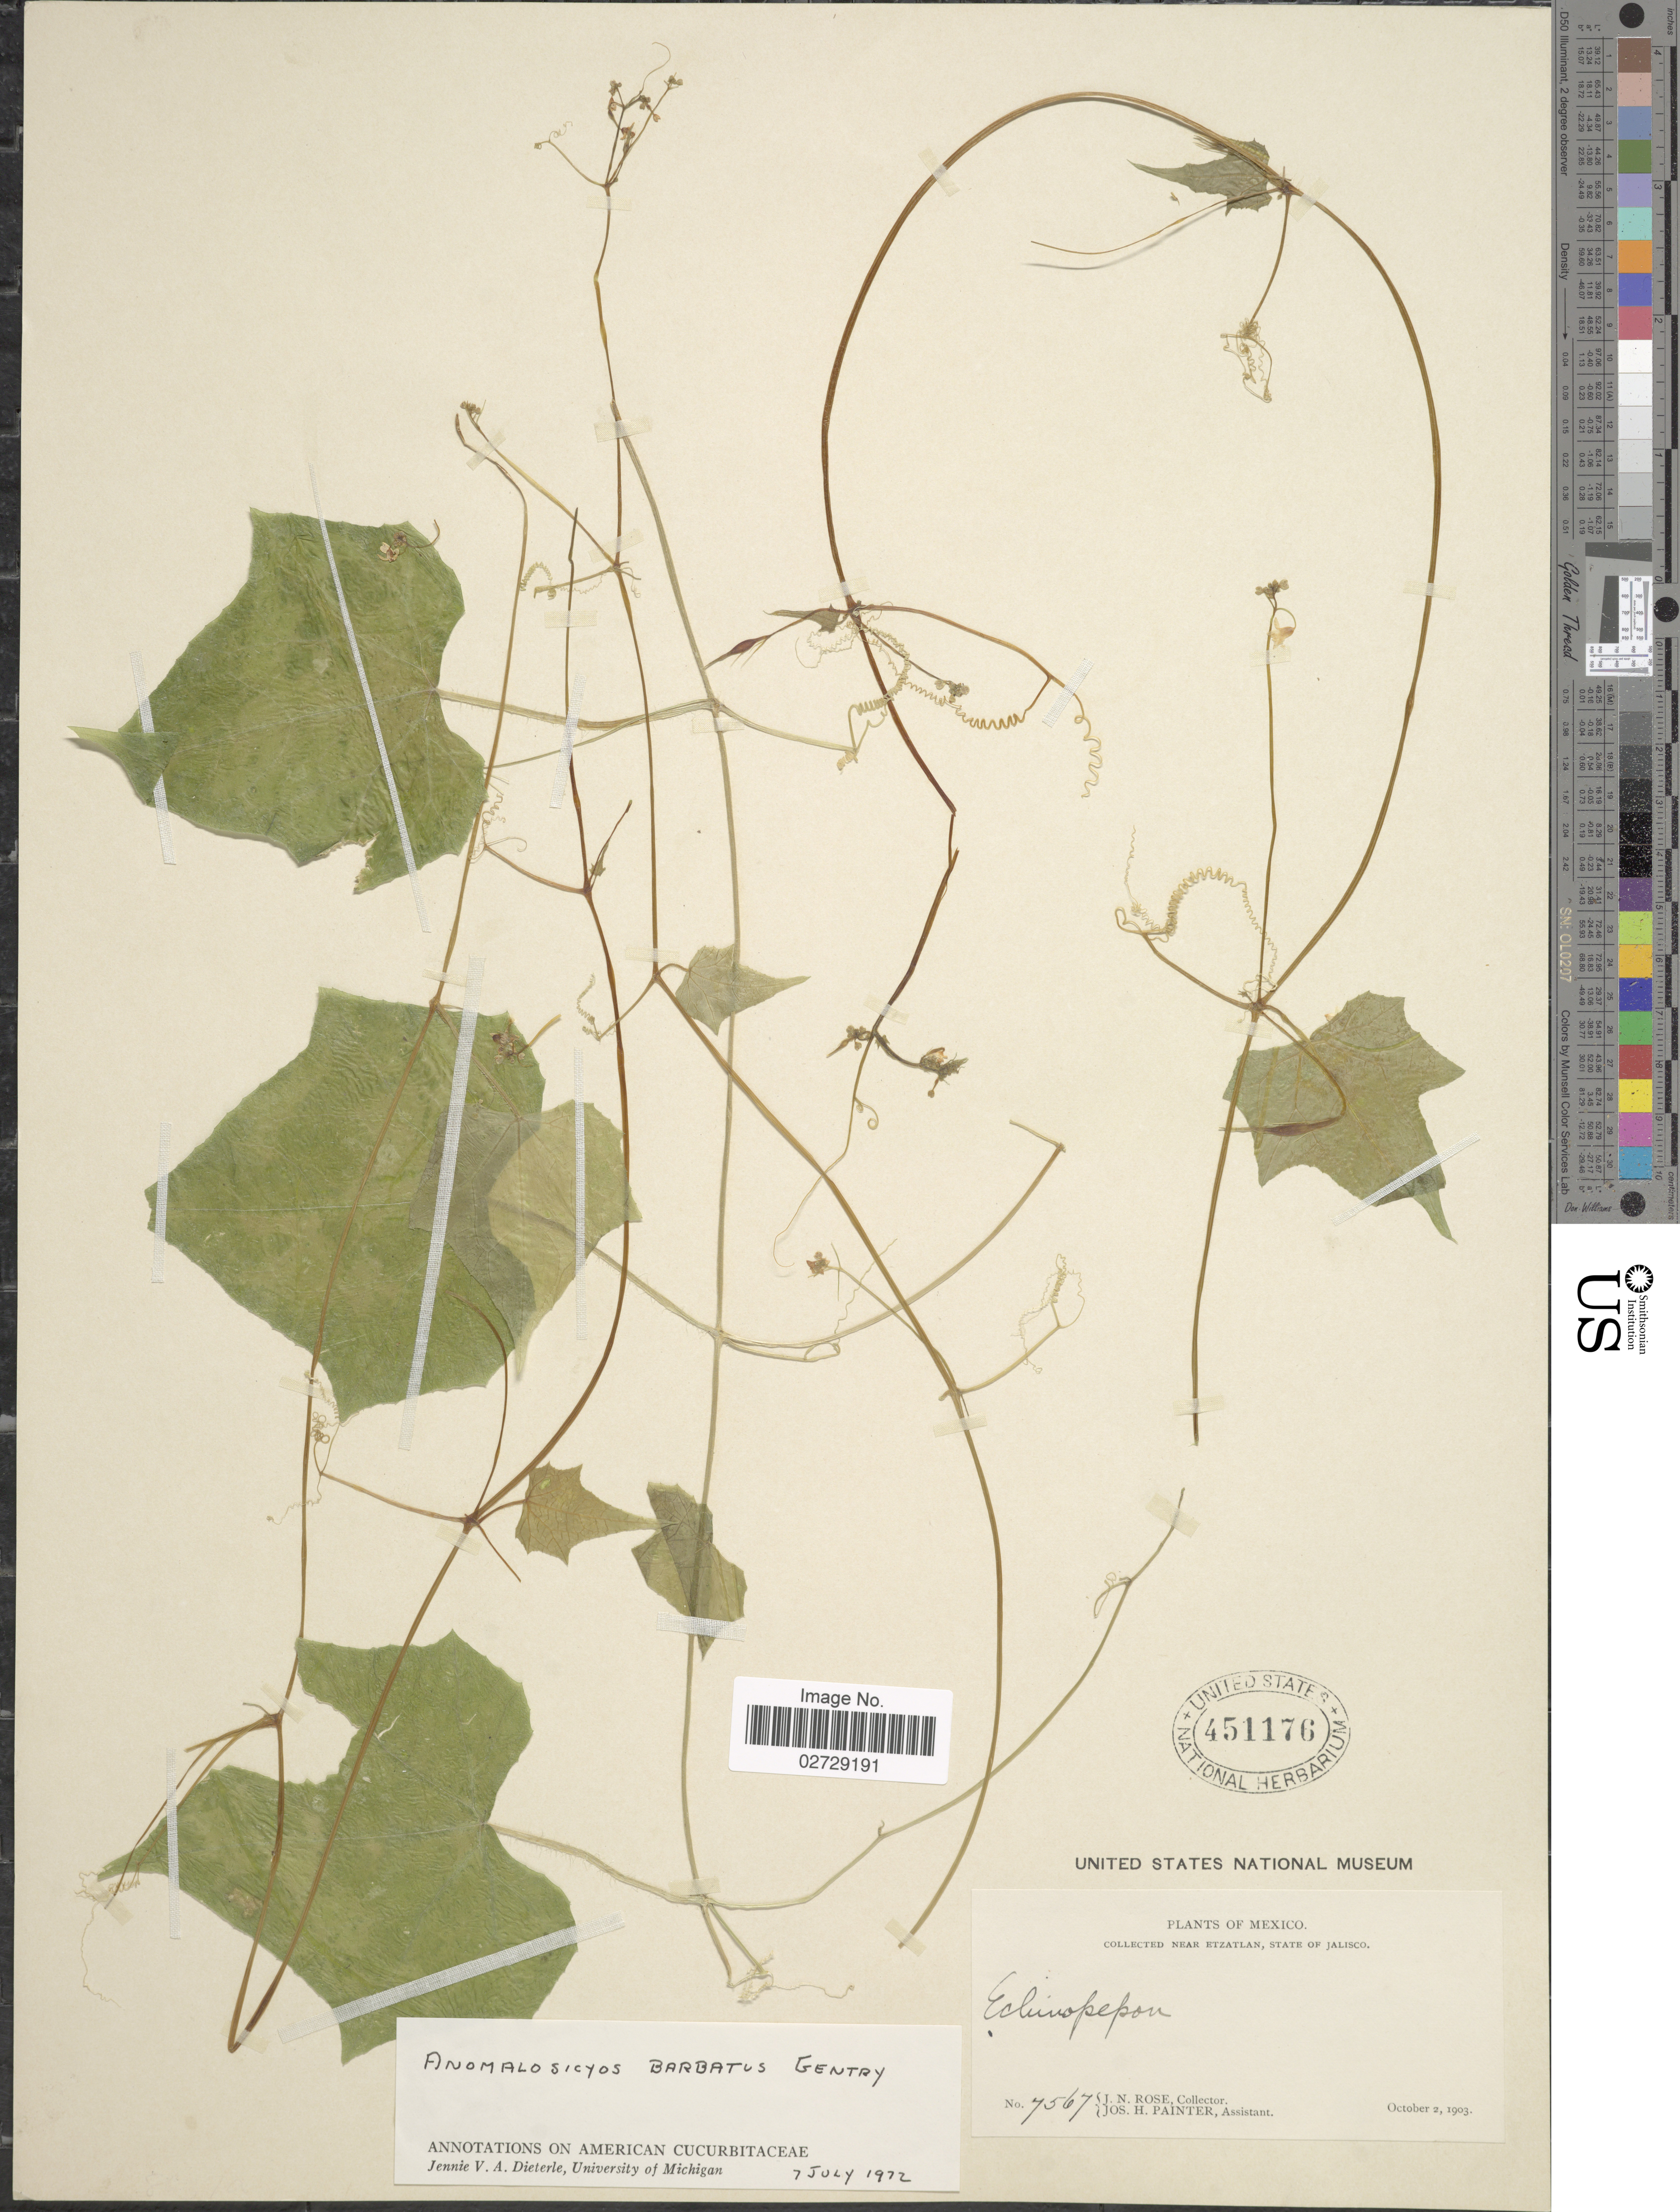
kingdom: Plantae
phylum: Tracheophyta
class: Magnoliopsida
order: Cucurbitales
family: Cucurbitaceae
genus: Sicyos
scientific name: Sicyos barbatus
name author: (Gentry) C. Jeffrey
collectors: J. N. Rose & J. H. Painter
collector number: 7567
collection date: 1903-10-02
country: Mexico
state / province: Jalisco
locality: Near Etzatlan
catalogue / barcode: US 451176